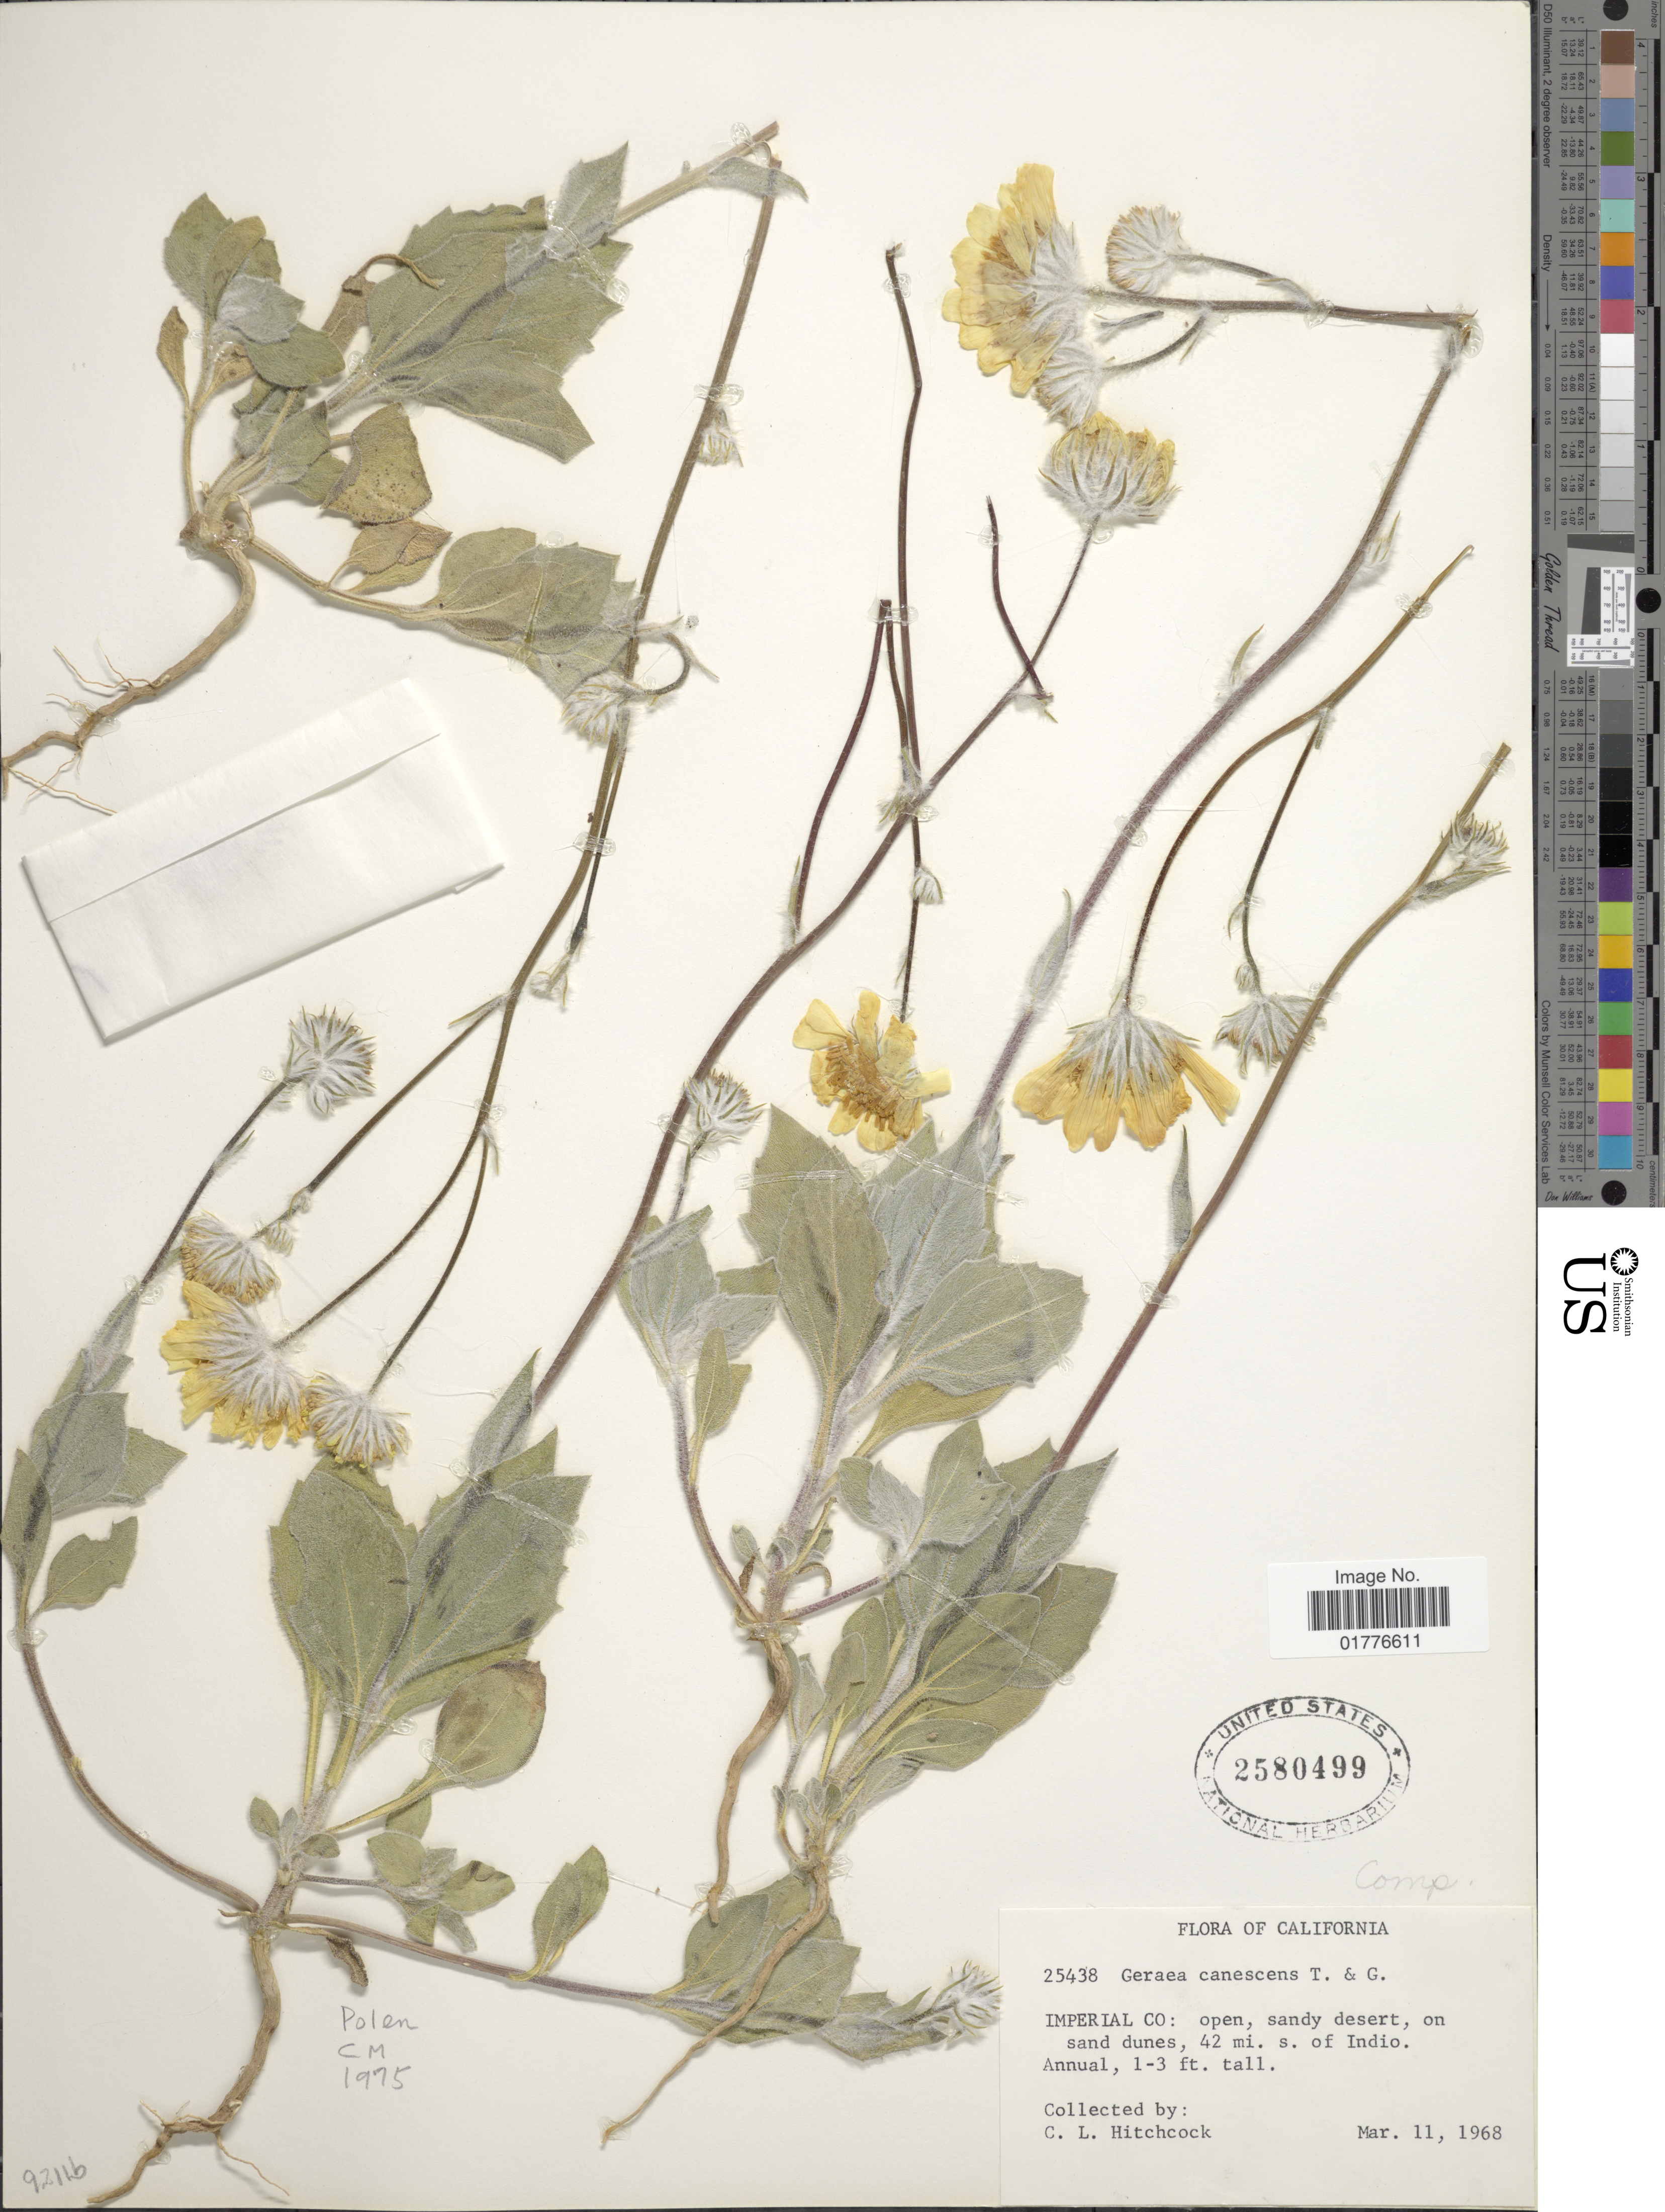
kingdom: Plantae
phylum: Tracheophyta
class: Magnoliopsida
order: Asterales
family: Asteraceae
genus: Geraea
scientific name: Geraea canescens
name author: Torr. & A. Gray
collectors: C. L. Hitchcock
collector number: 25438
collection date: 1968-03-11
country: United States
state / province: California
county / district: Imperial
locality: Imperial Co: 42 mi. s. of Indio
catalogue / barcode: US 2580499